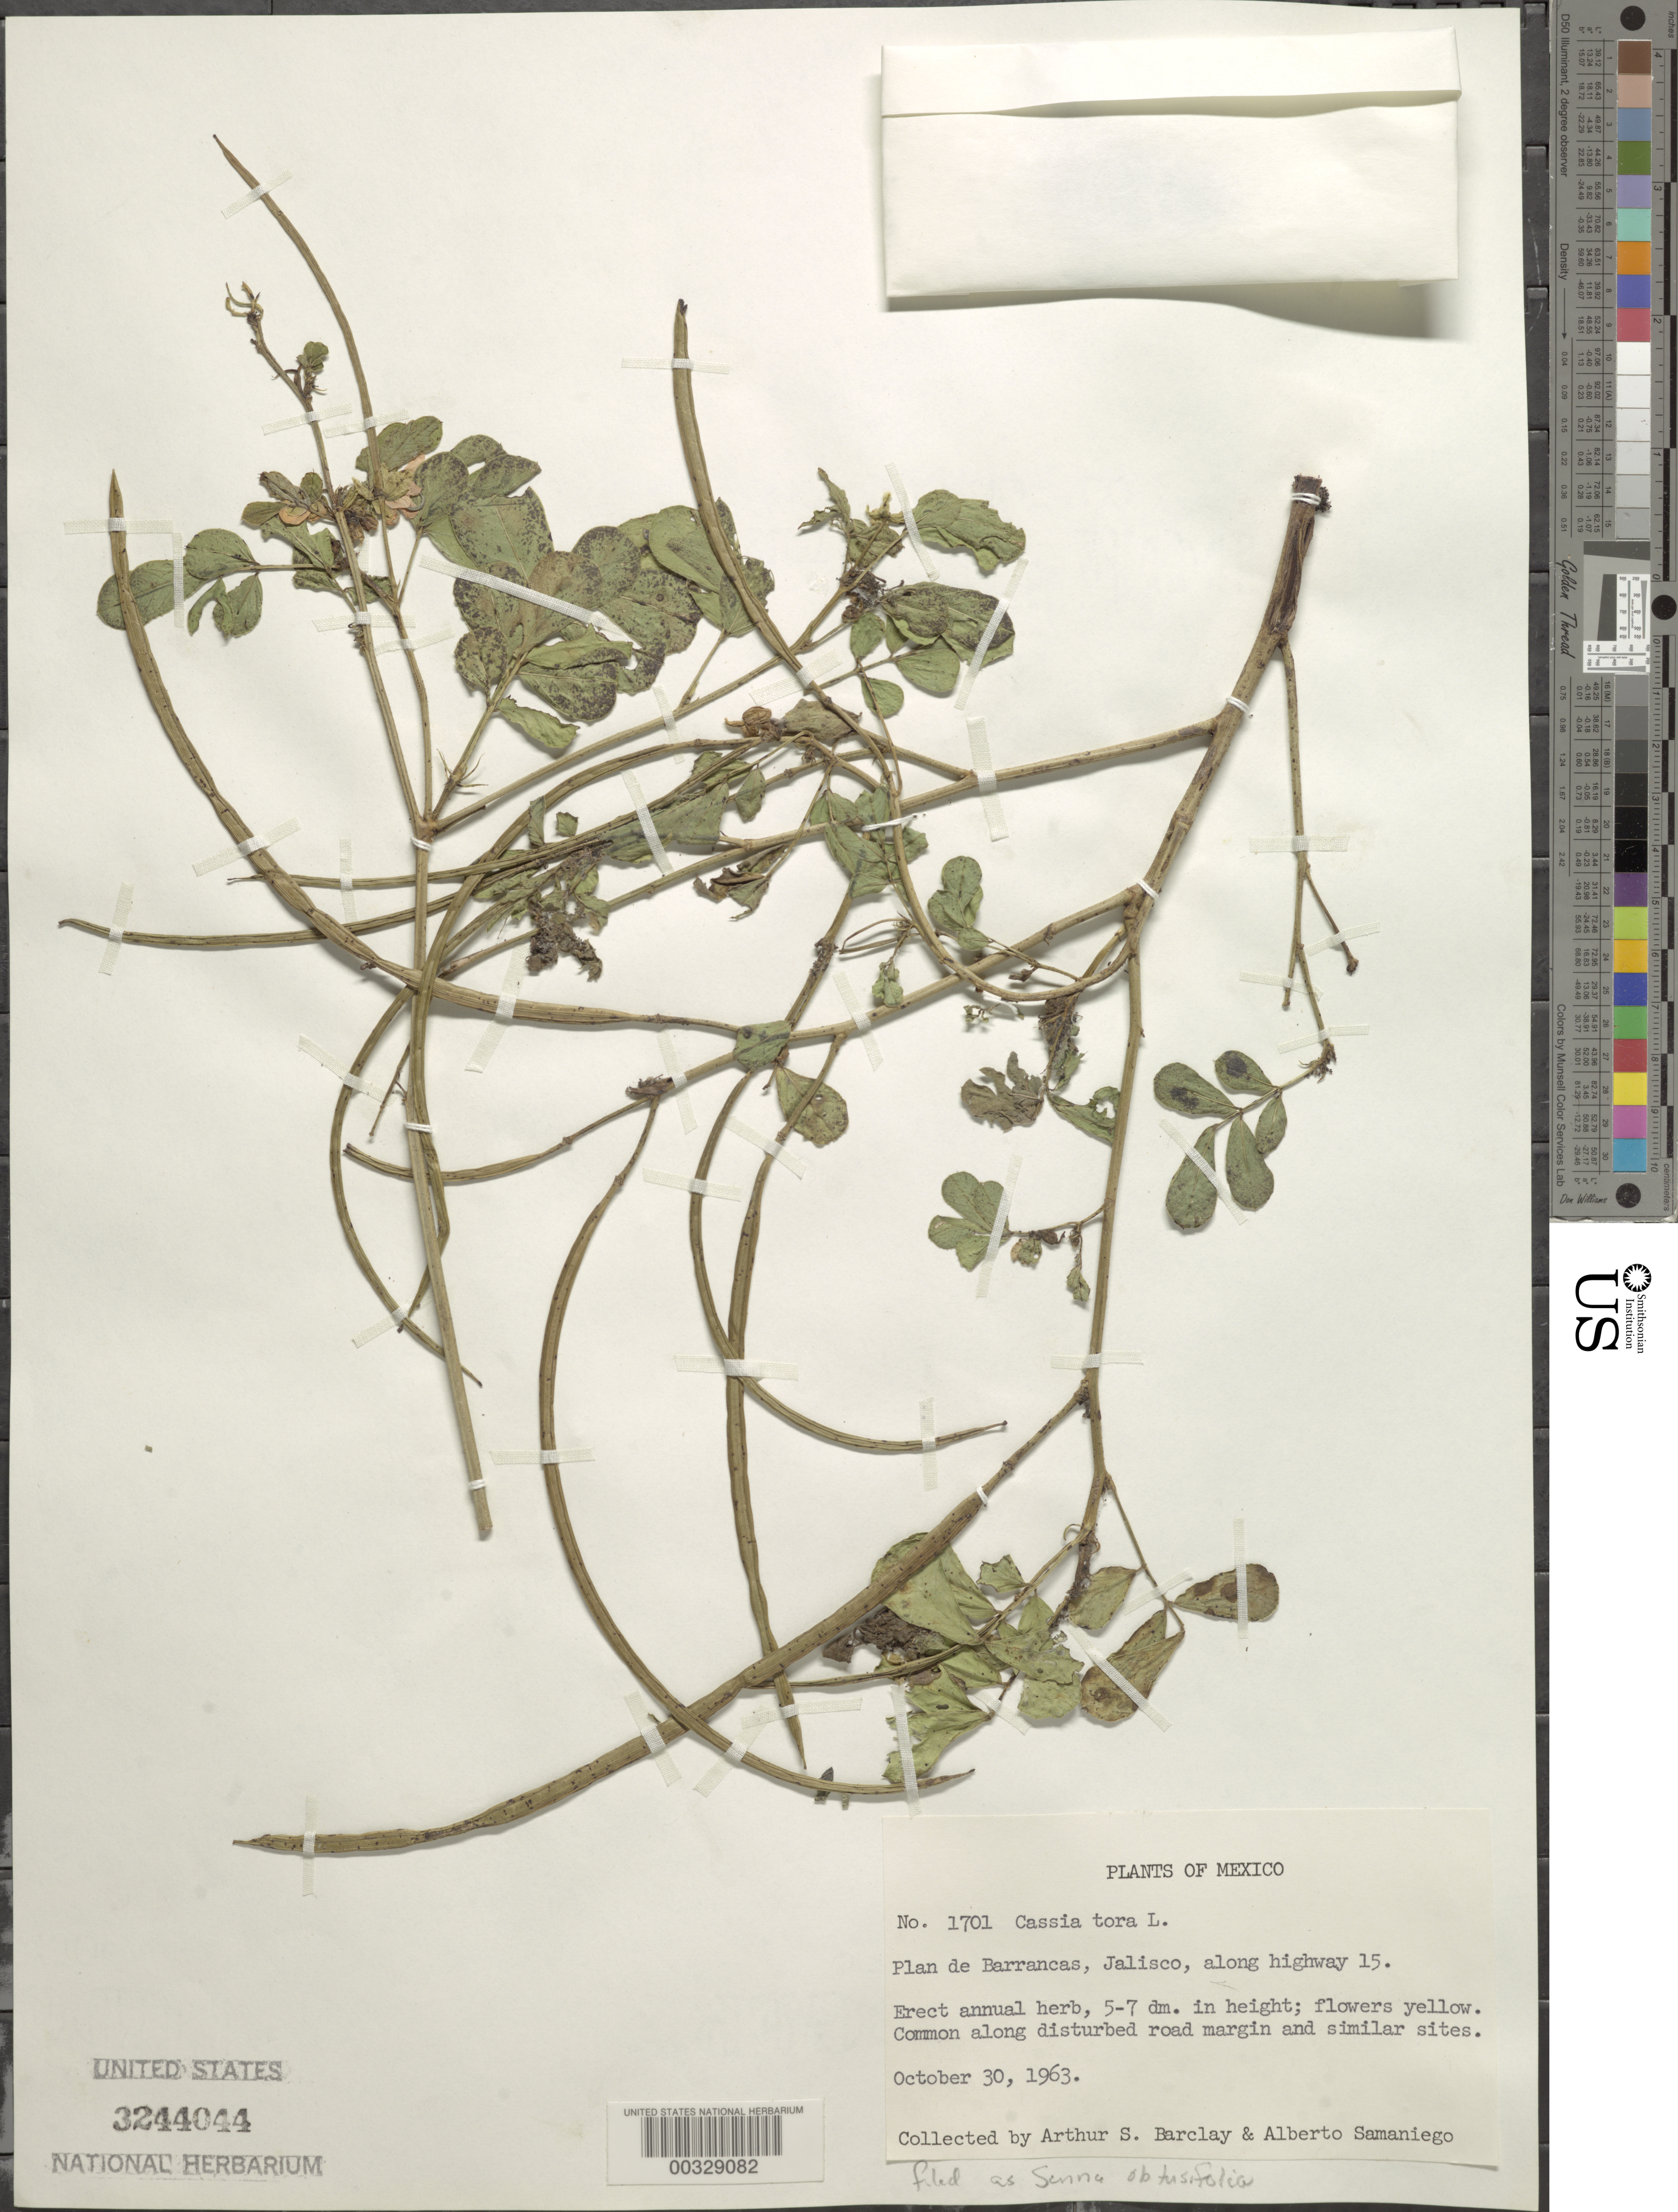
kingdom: Plantae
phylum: Tracheophyta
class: Magnoliopsida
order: Fabales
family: Fabaceae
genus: Senna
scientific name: Senna obtusifolia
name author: (L.) H.S. Irwin & Barneby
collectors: A. S. Barclay & A. Samaniago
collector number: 1701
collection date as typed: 30 Oct 1963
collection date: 1963-10-30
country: Mexico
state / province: Jalisco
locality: Plan de barrancas, along 15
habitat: Along disturbed road margin and similar areas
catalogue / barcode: US 3244044